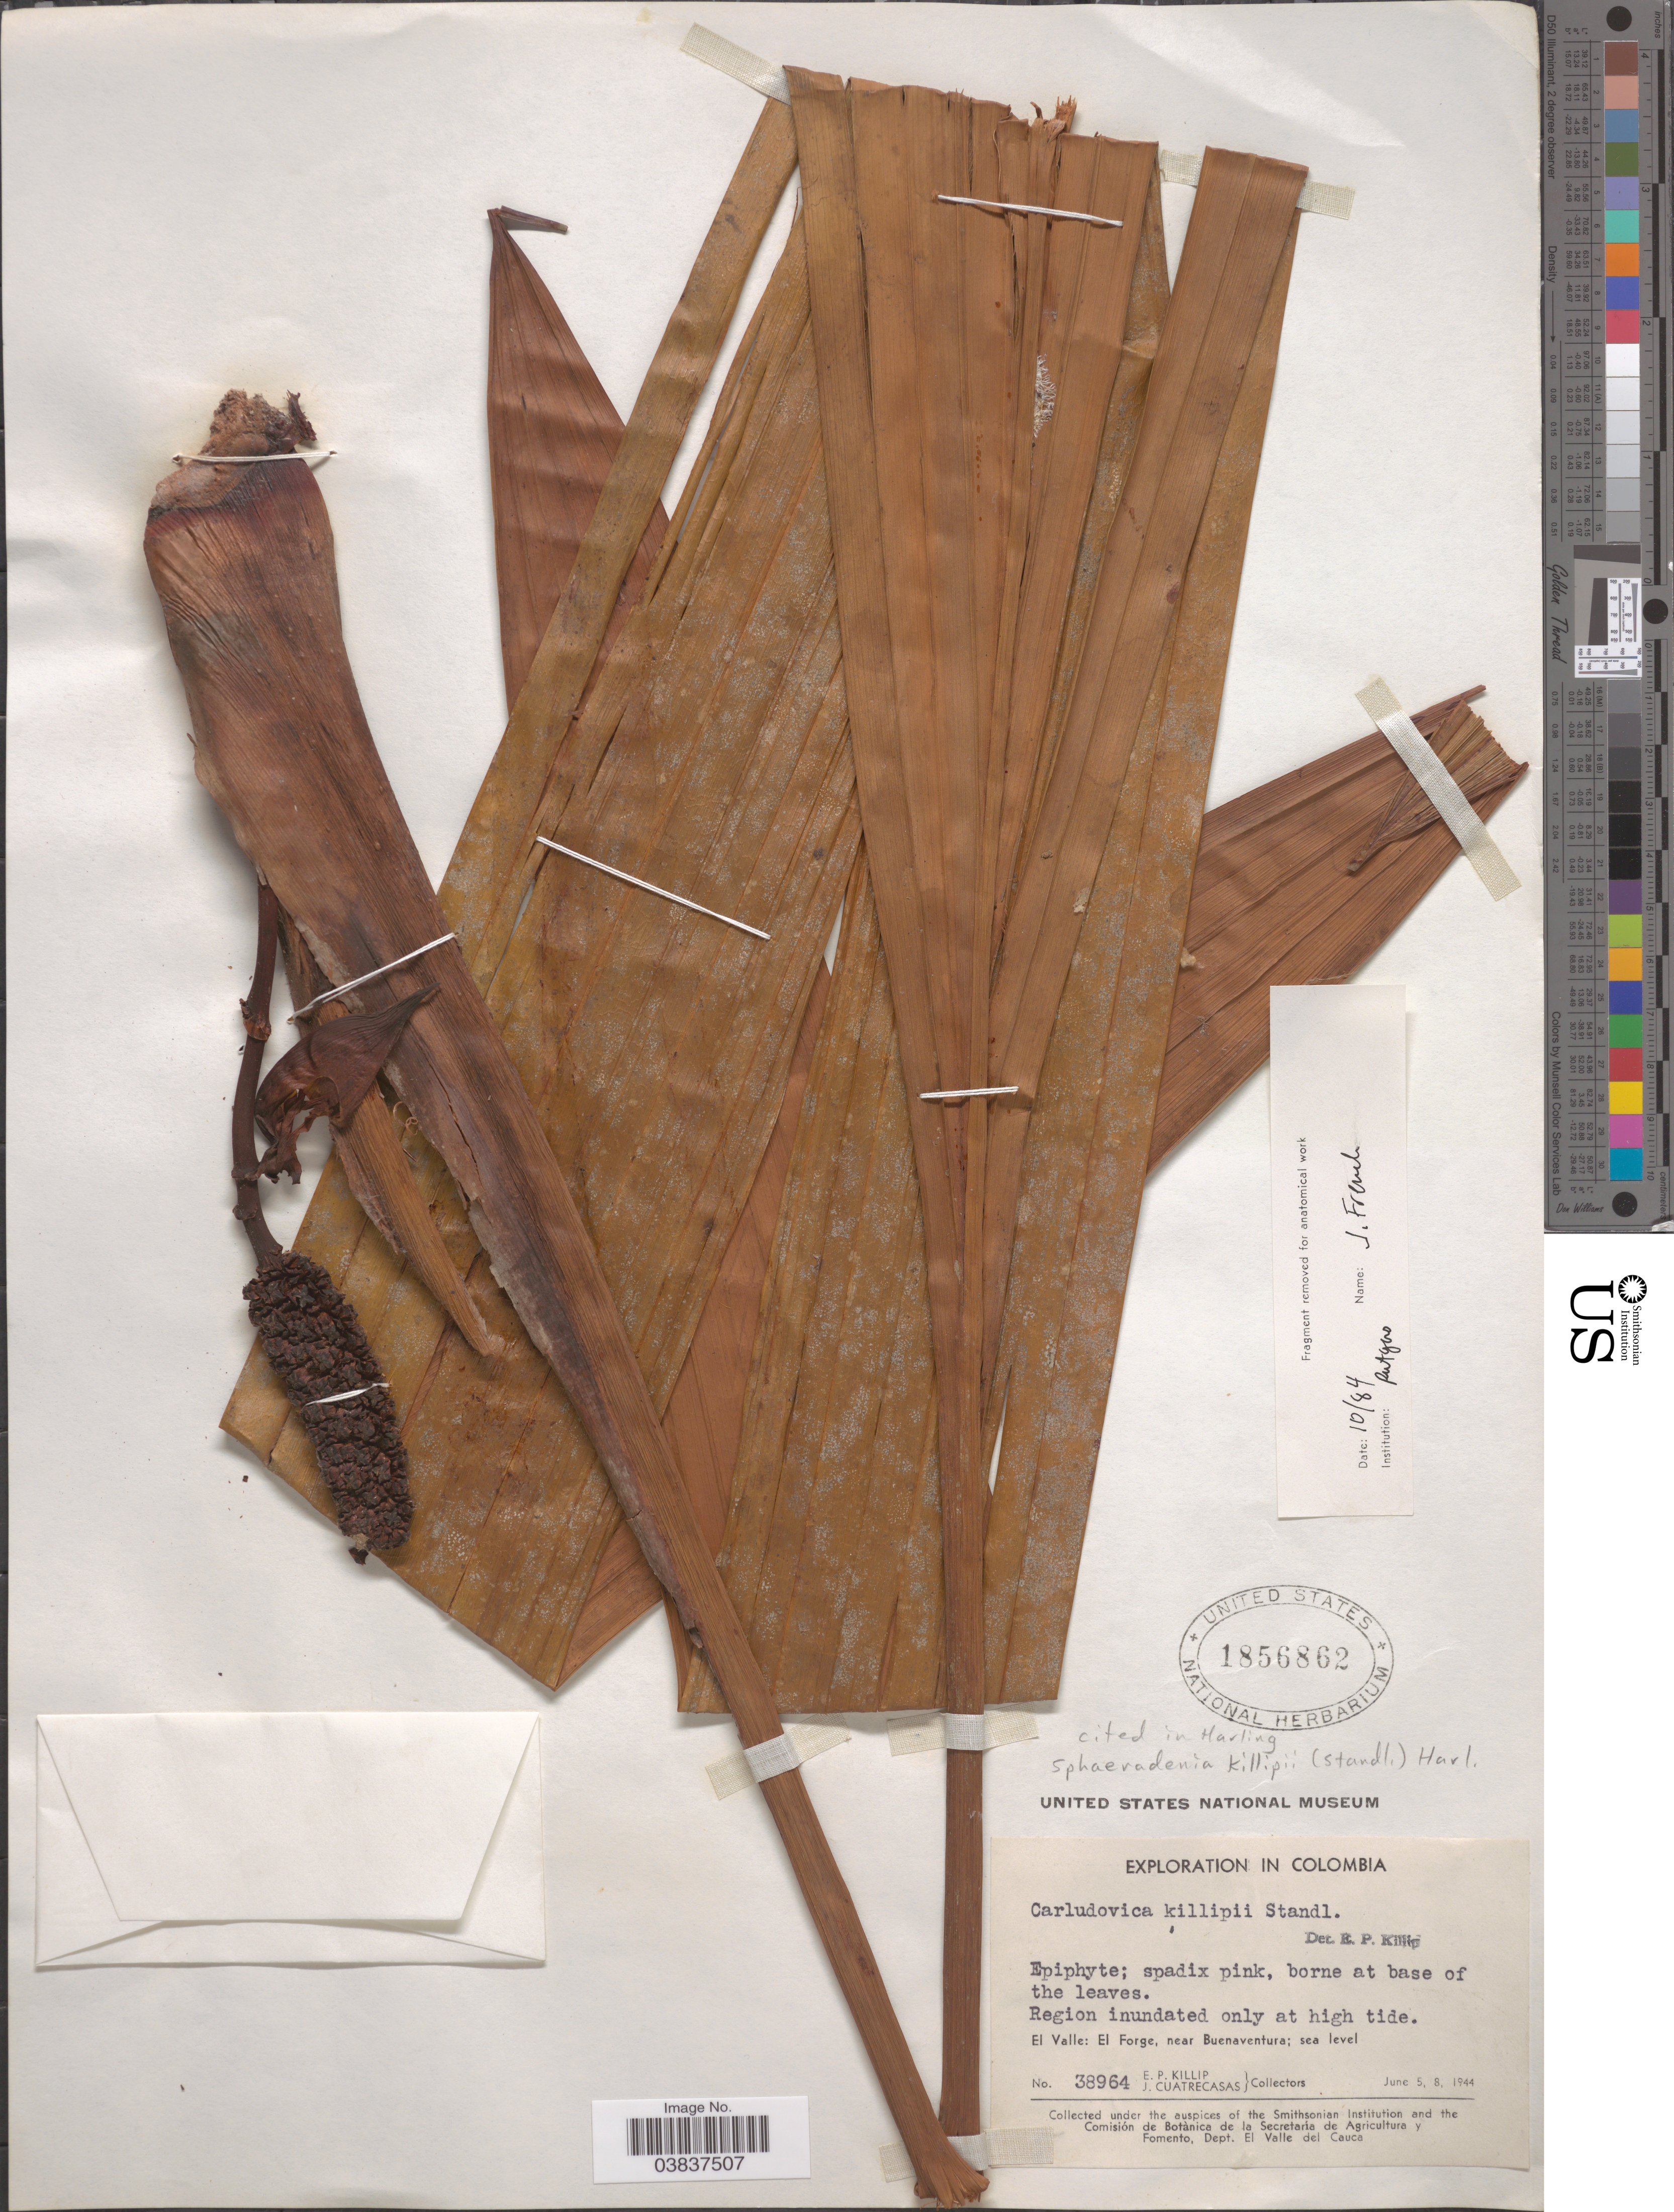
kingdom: Plantae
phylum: Tracheophyta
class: Liliopsida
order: Pandanales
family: Cyclanthaceae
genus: Sphaeradenia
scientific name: Sphaeradenia killipii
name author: (Standl.) Harling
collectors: E. P. Killip & J. Cuatrecasas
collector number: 38964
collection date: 1944-06-05/1944-06-08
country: Colombia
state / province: Valle del Cauca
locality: El Valle: El Forge, near Buenaventura.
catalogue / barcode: US 1856862